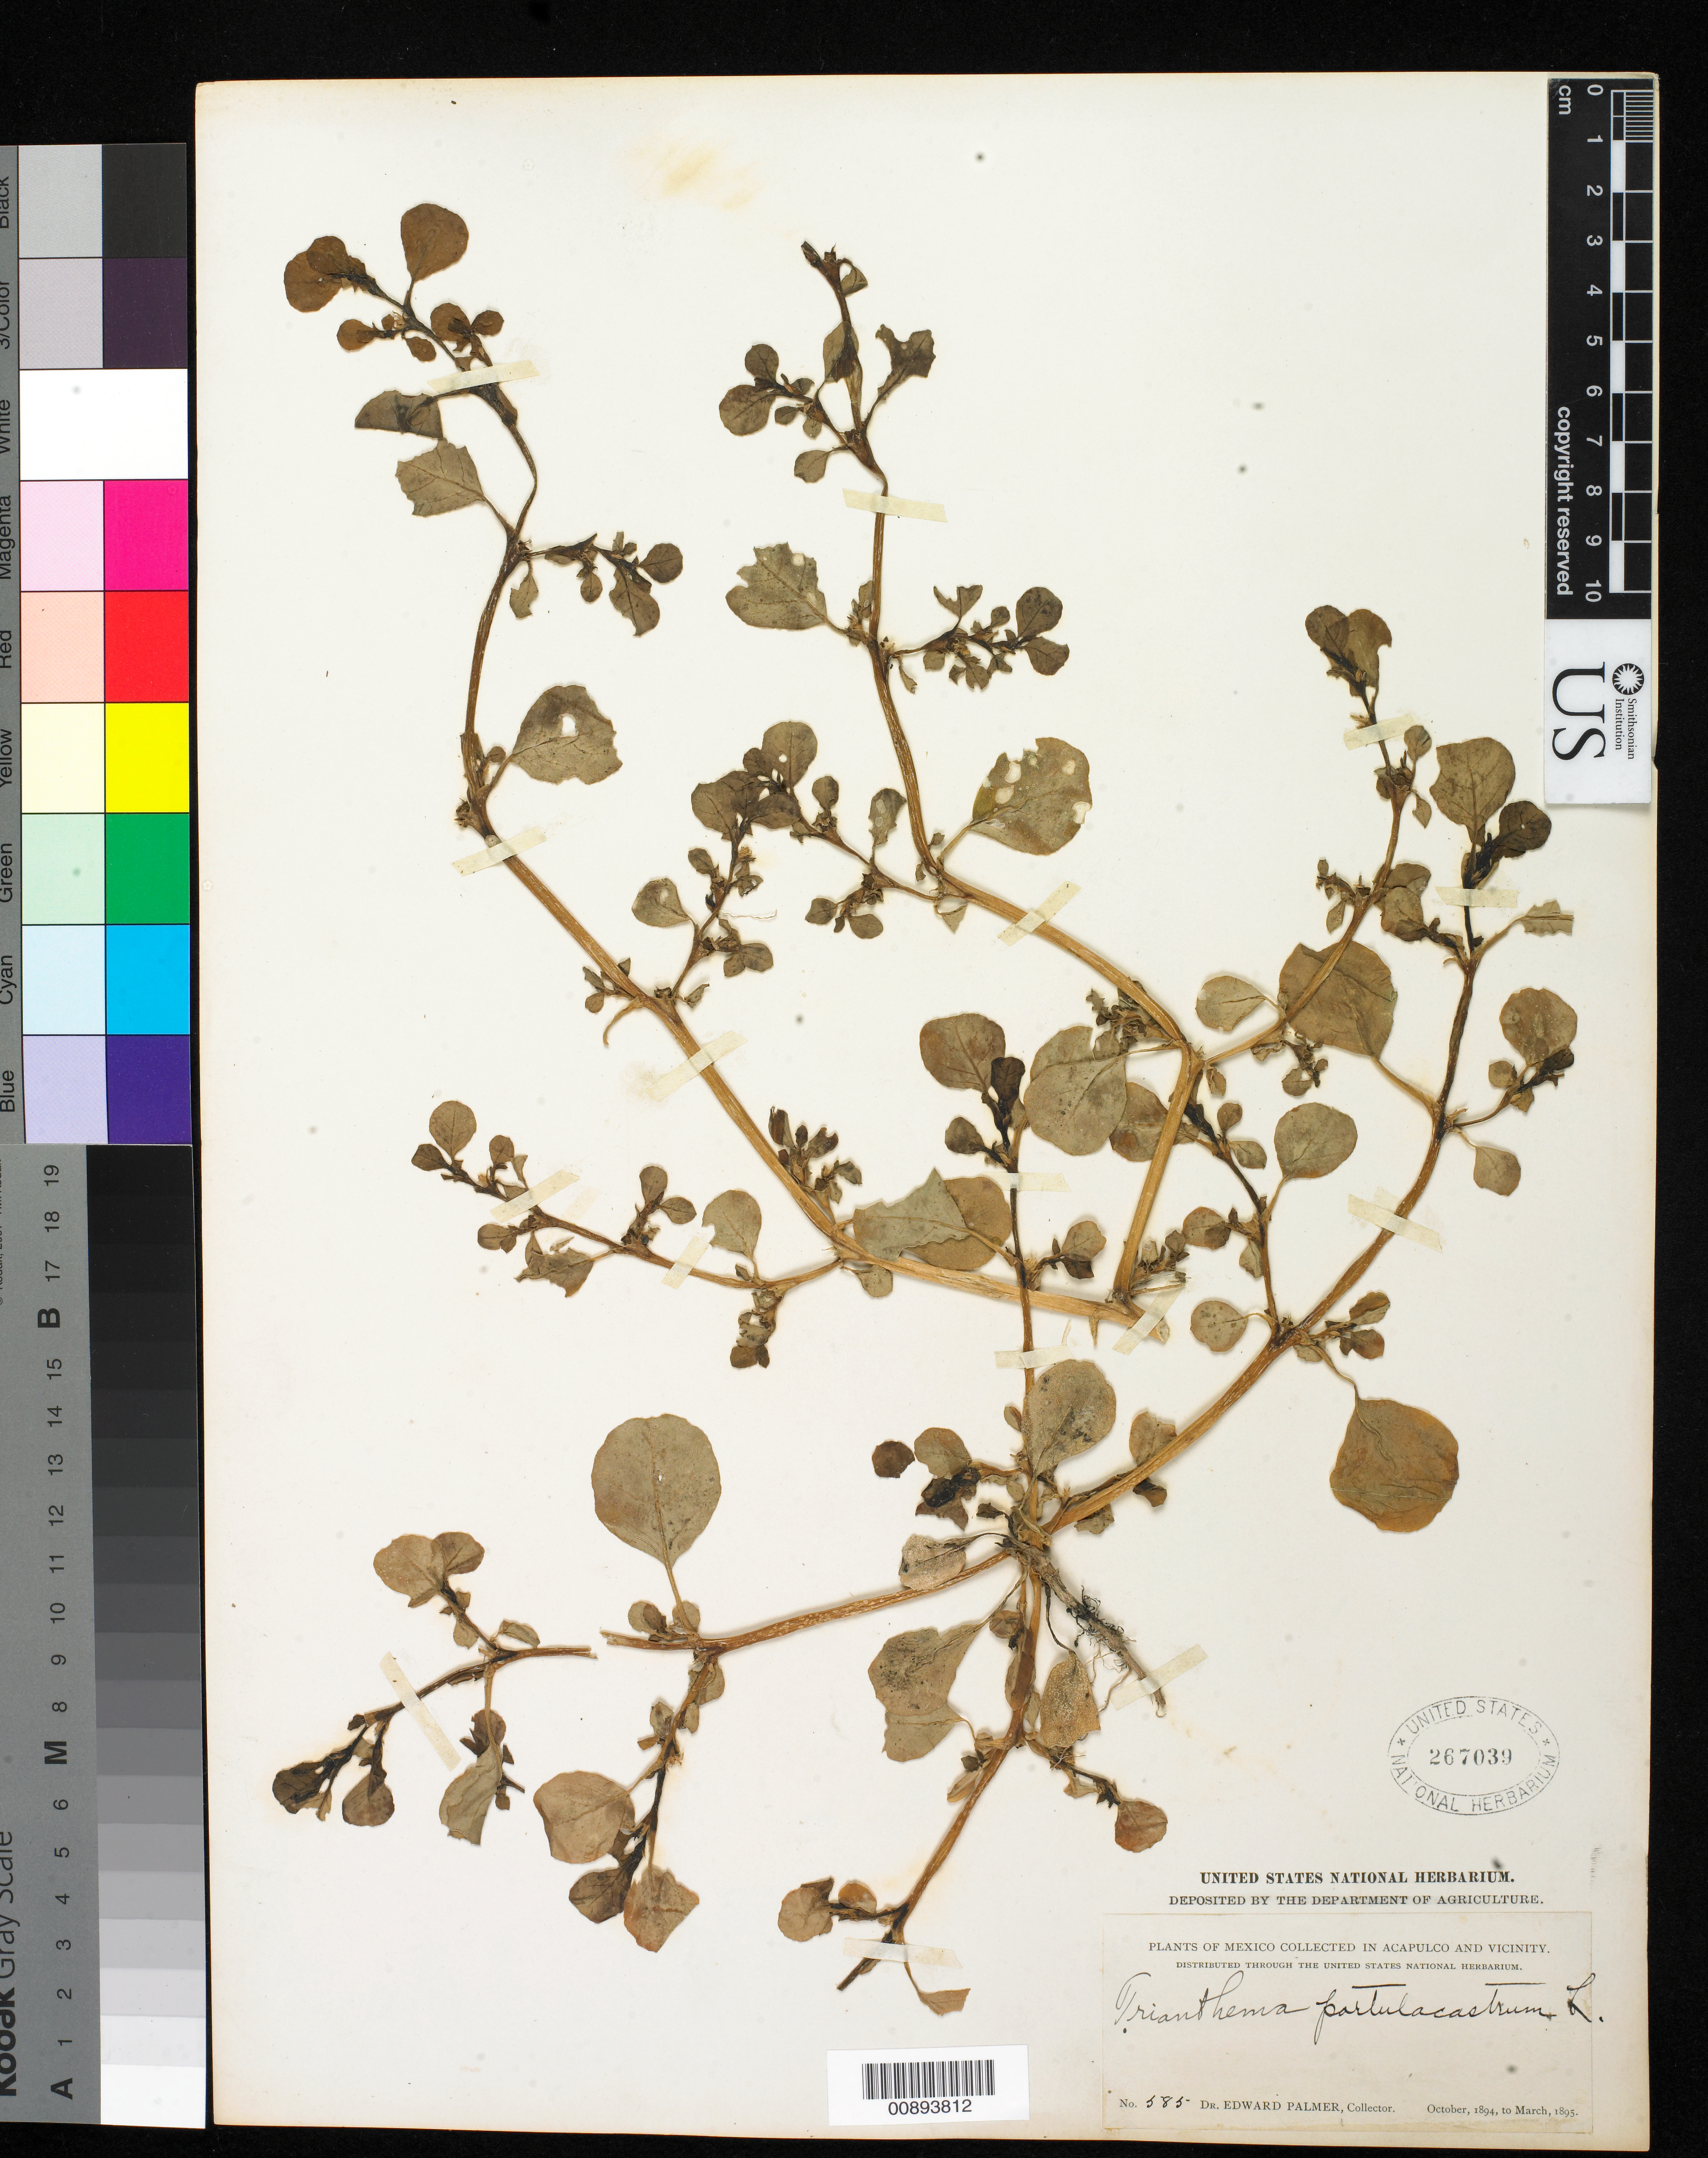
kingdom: Plantae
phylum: Tracheophyta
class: Magnoliopsida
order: Caryophyllales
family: Aizoaceae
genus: Trianthema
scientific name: Trianthema portulacastrum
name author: L.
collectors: E. Palmer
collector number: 585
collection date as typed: Oct 1894 to -- Mar 1895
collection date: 1894-10/1895-03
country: Mexico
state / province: Guerrero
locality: Acapulco, Guerrero and vicinity.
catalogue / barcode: US 267039